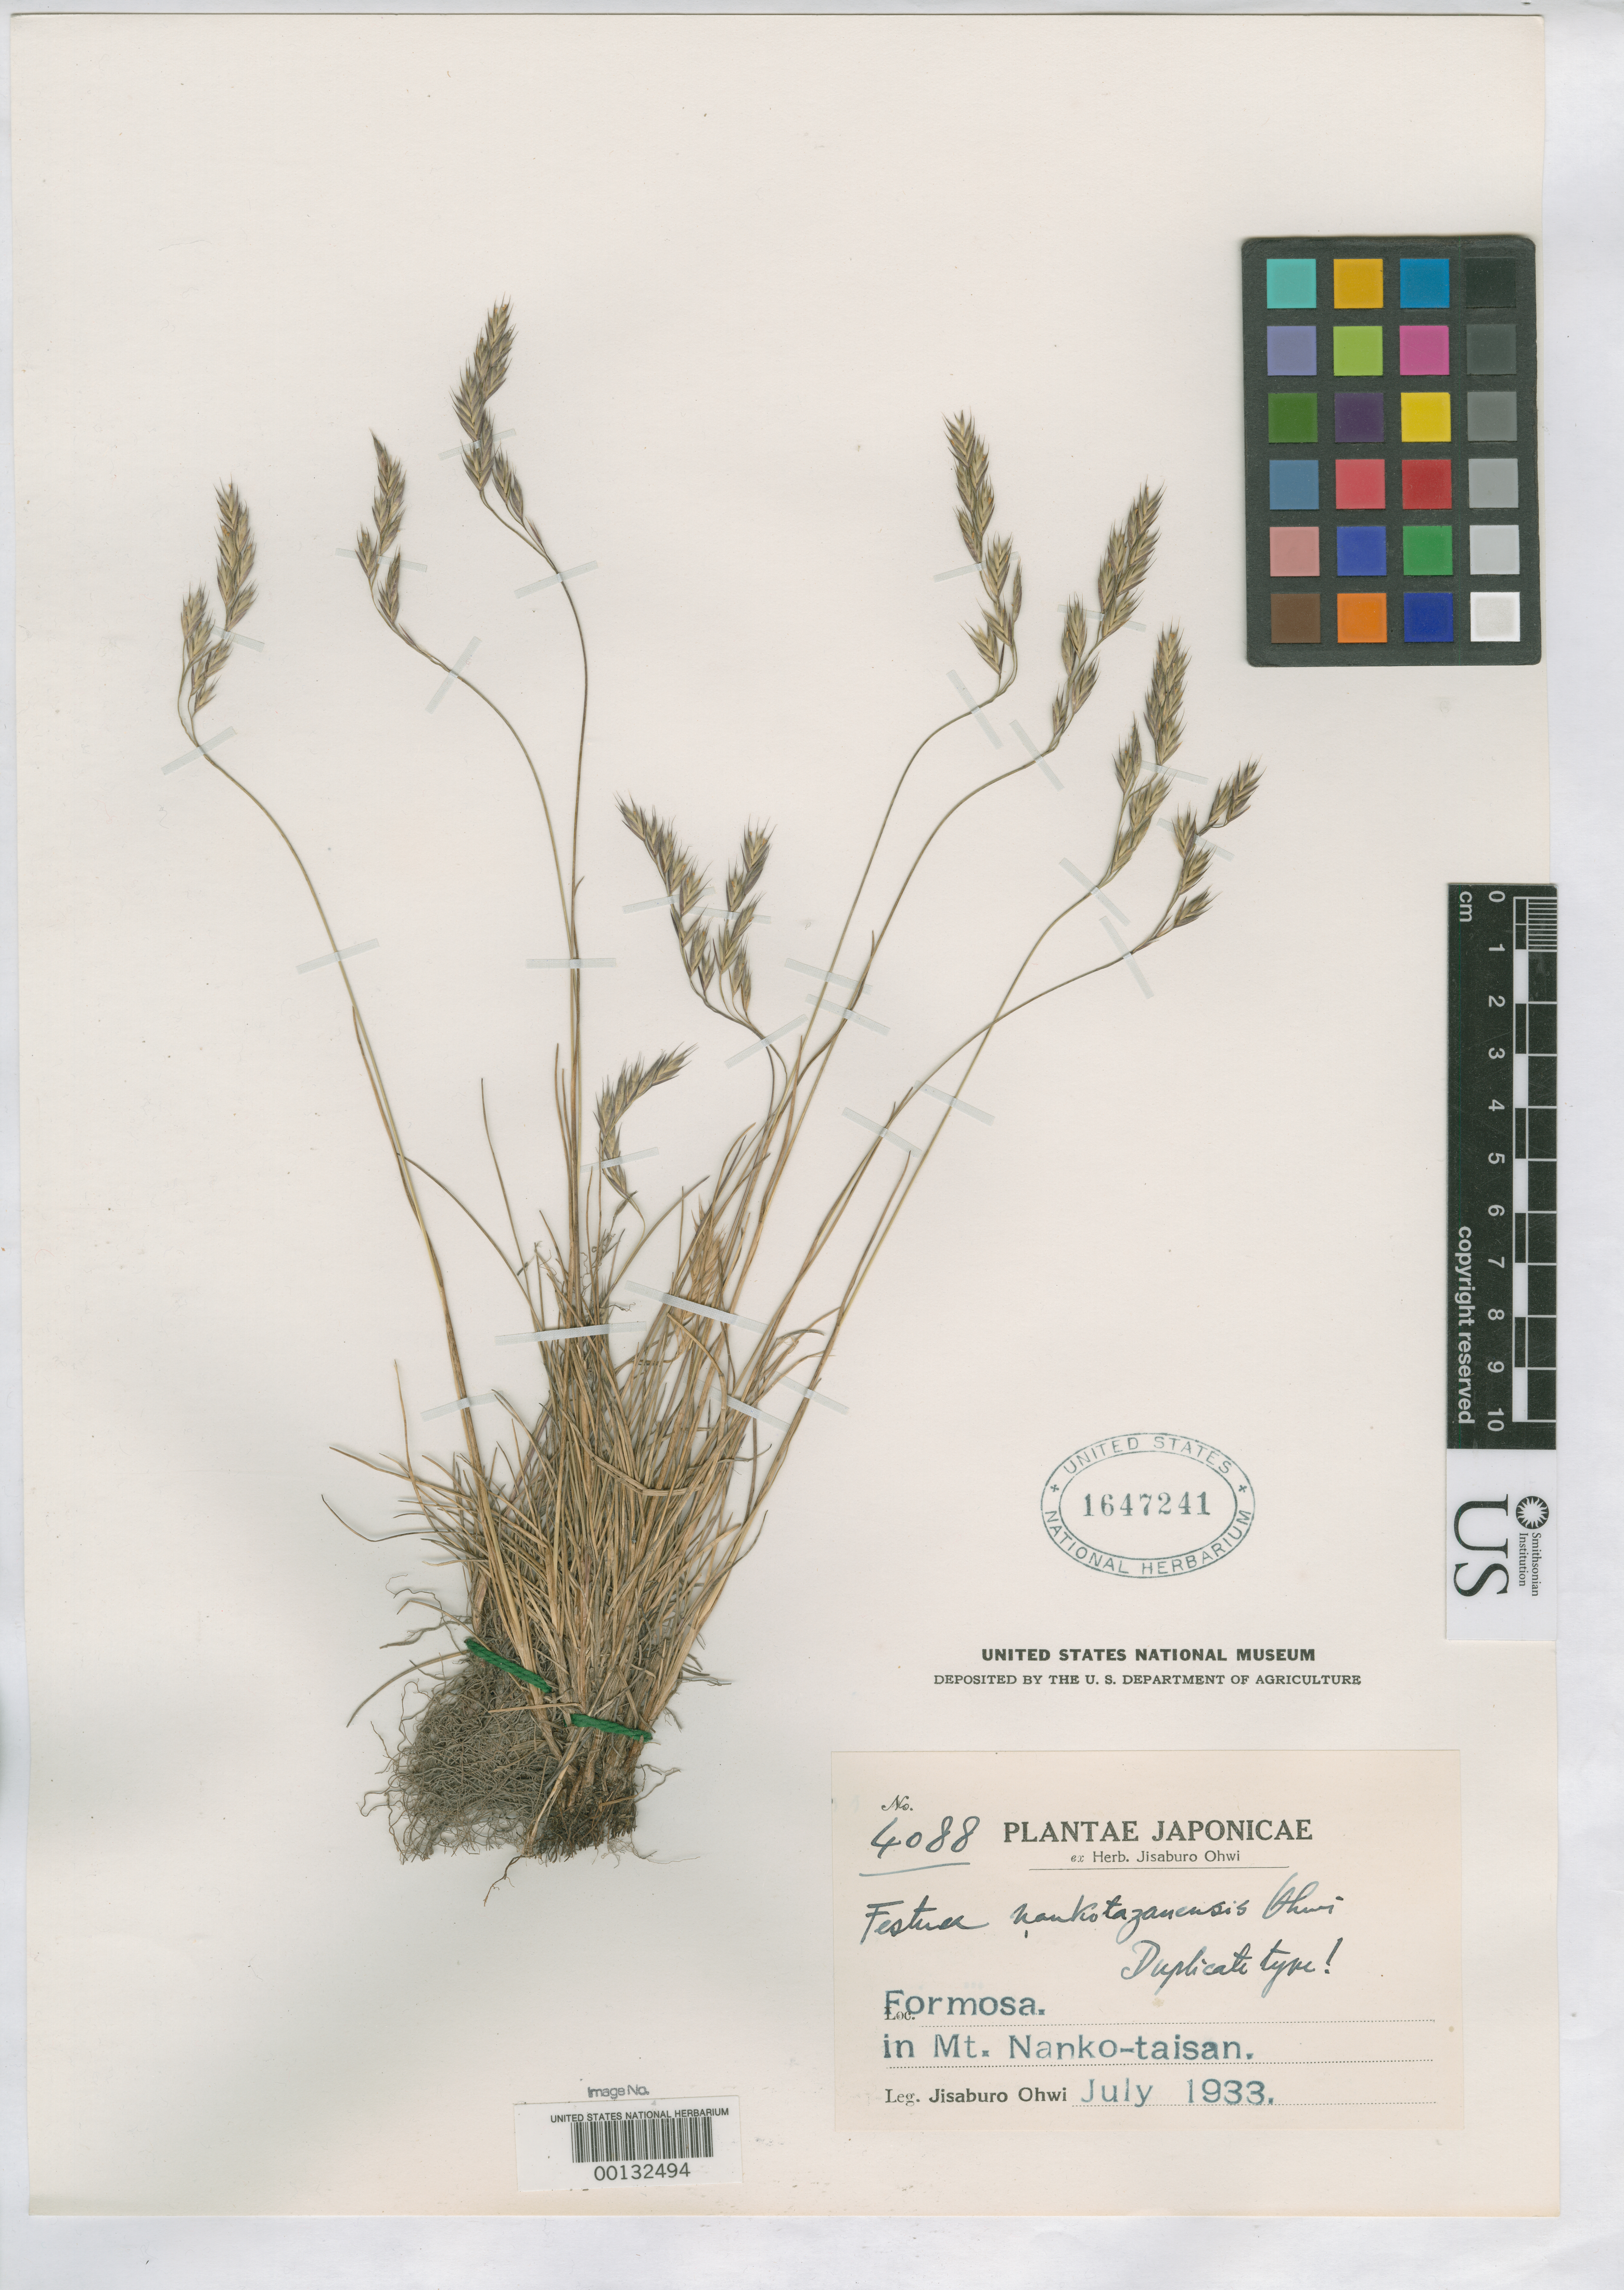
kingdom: Plantae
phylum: Tracheophyta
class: Liliopsida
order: Poales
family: Poaceae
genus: Festuca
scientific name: Festuca rubra var. nankotaizanensis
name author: Ohwi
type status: Isotype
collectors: J. Ohwi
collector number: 4088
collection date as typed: Jul 1933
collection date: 1933-07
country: Taiwan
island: Taiwan [Formosa]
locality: Mount Nankotaizan, near Bunakkei.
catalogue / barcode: US 1647241